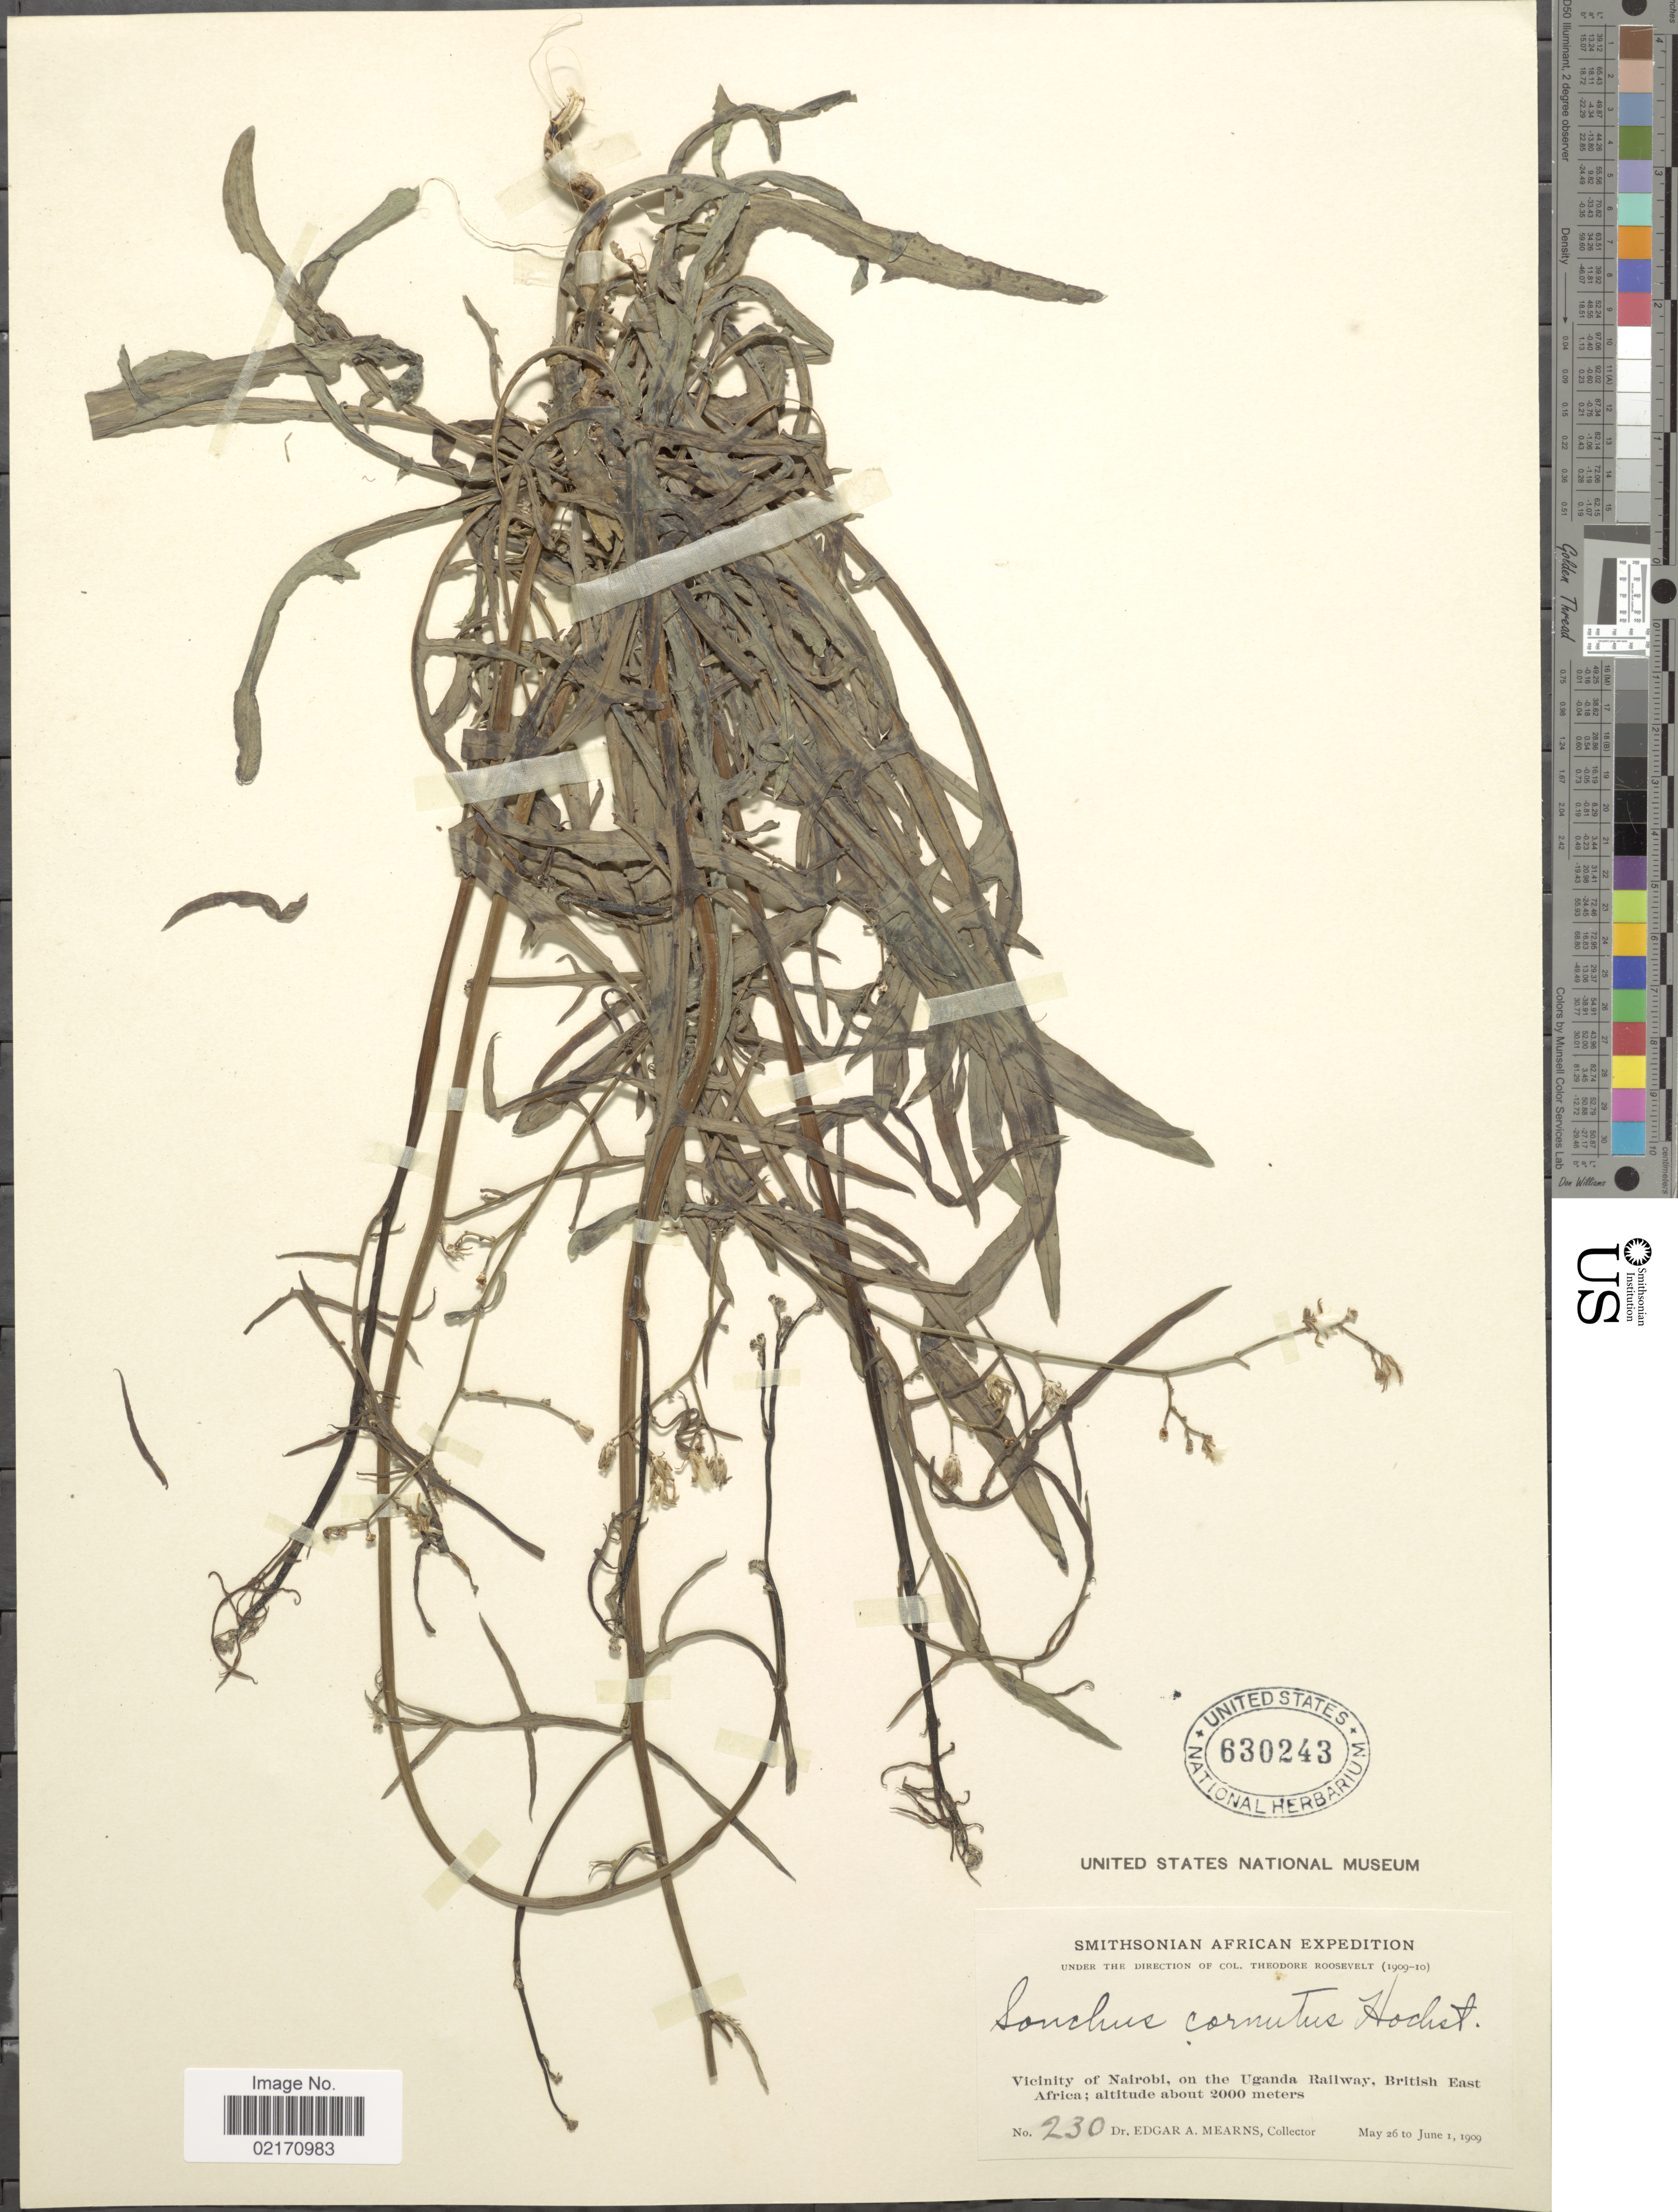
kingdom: Plantae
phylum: Tracheophyta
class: Magnoliopsida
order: Asterales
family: Asteraceae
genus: Launaea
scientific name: Launaea cornuta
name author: (Hochst. ex Oliv. & Hiern) C. Jeffrey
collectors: E. A. Mearns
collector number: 230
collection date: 1909-05-26/1909-06-01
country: Kenya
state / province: Nairobi Area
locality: Vicinity of Nairobi, on the Uganda Railway, British East Africa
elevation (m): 2000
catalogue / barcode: US 630243